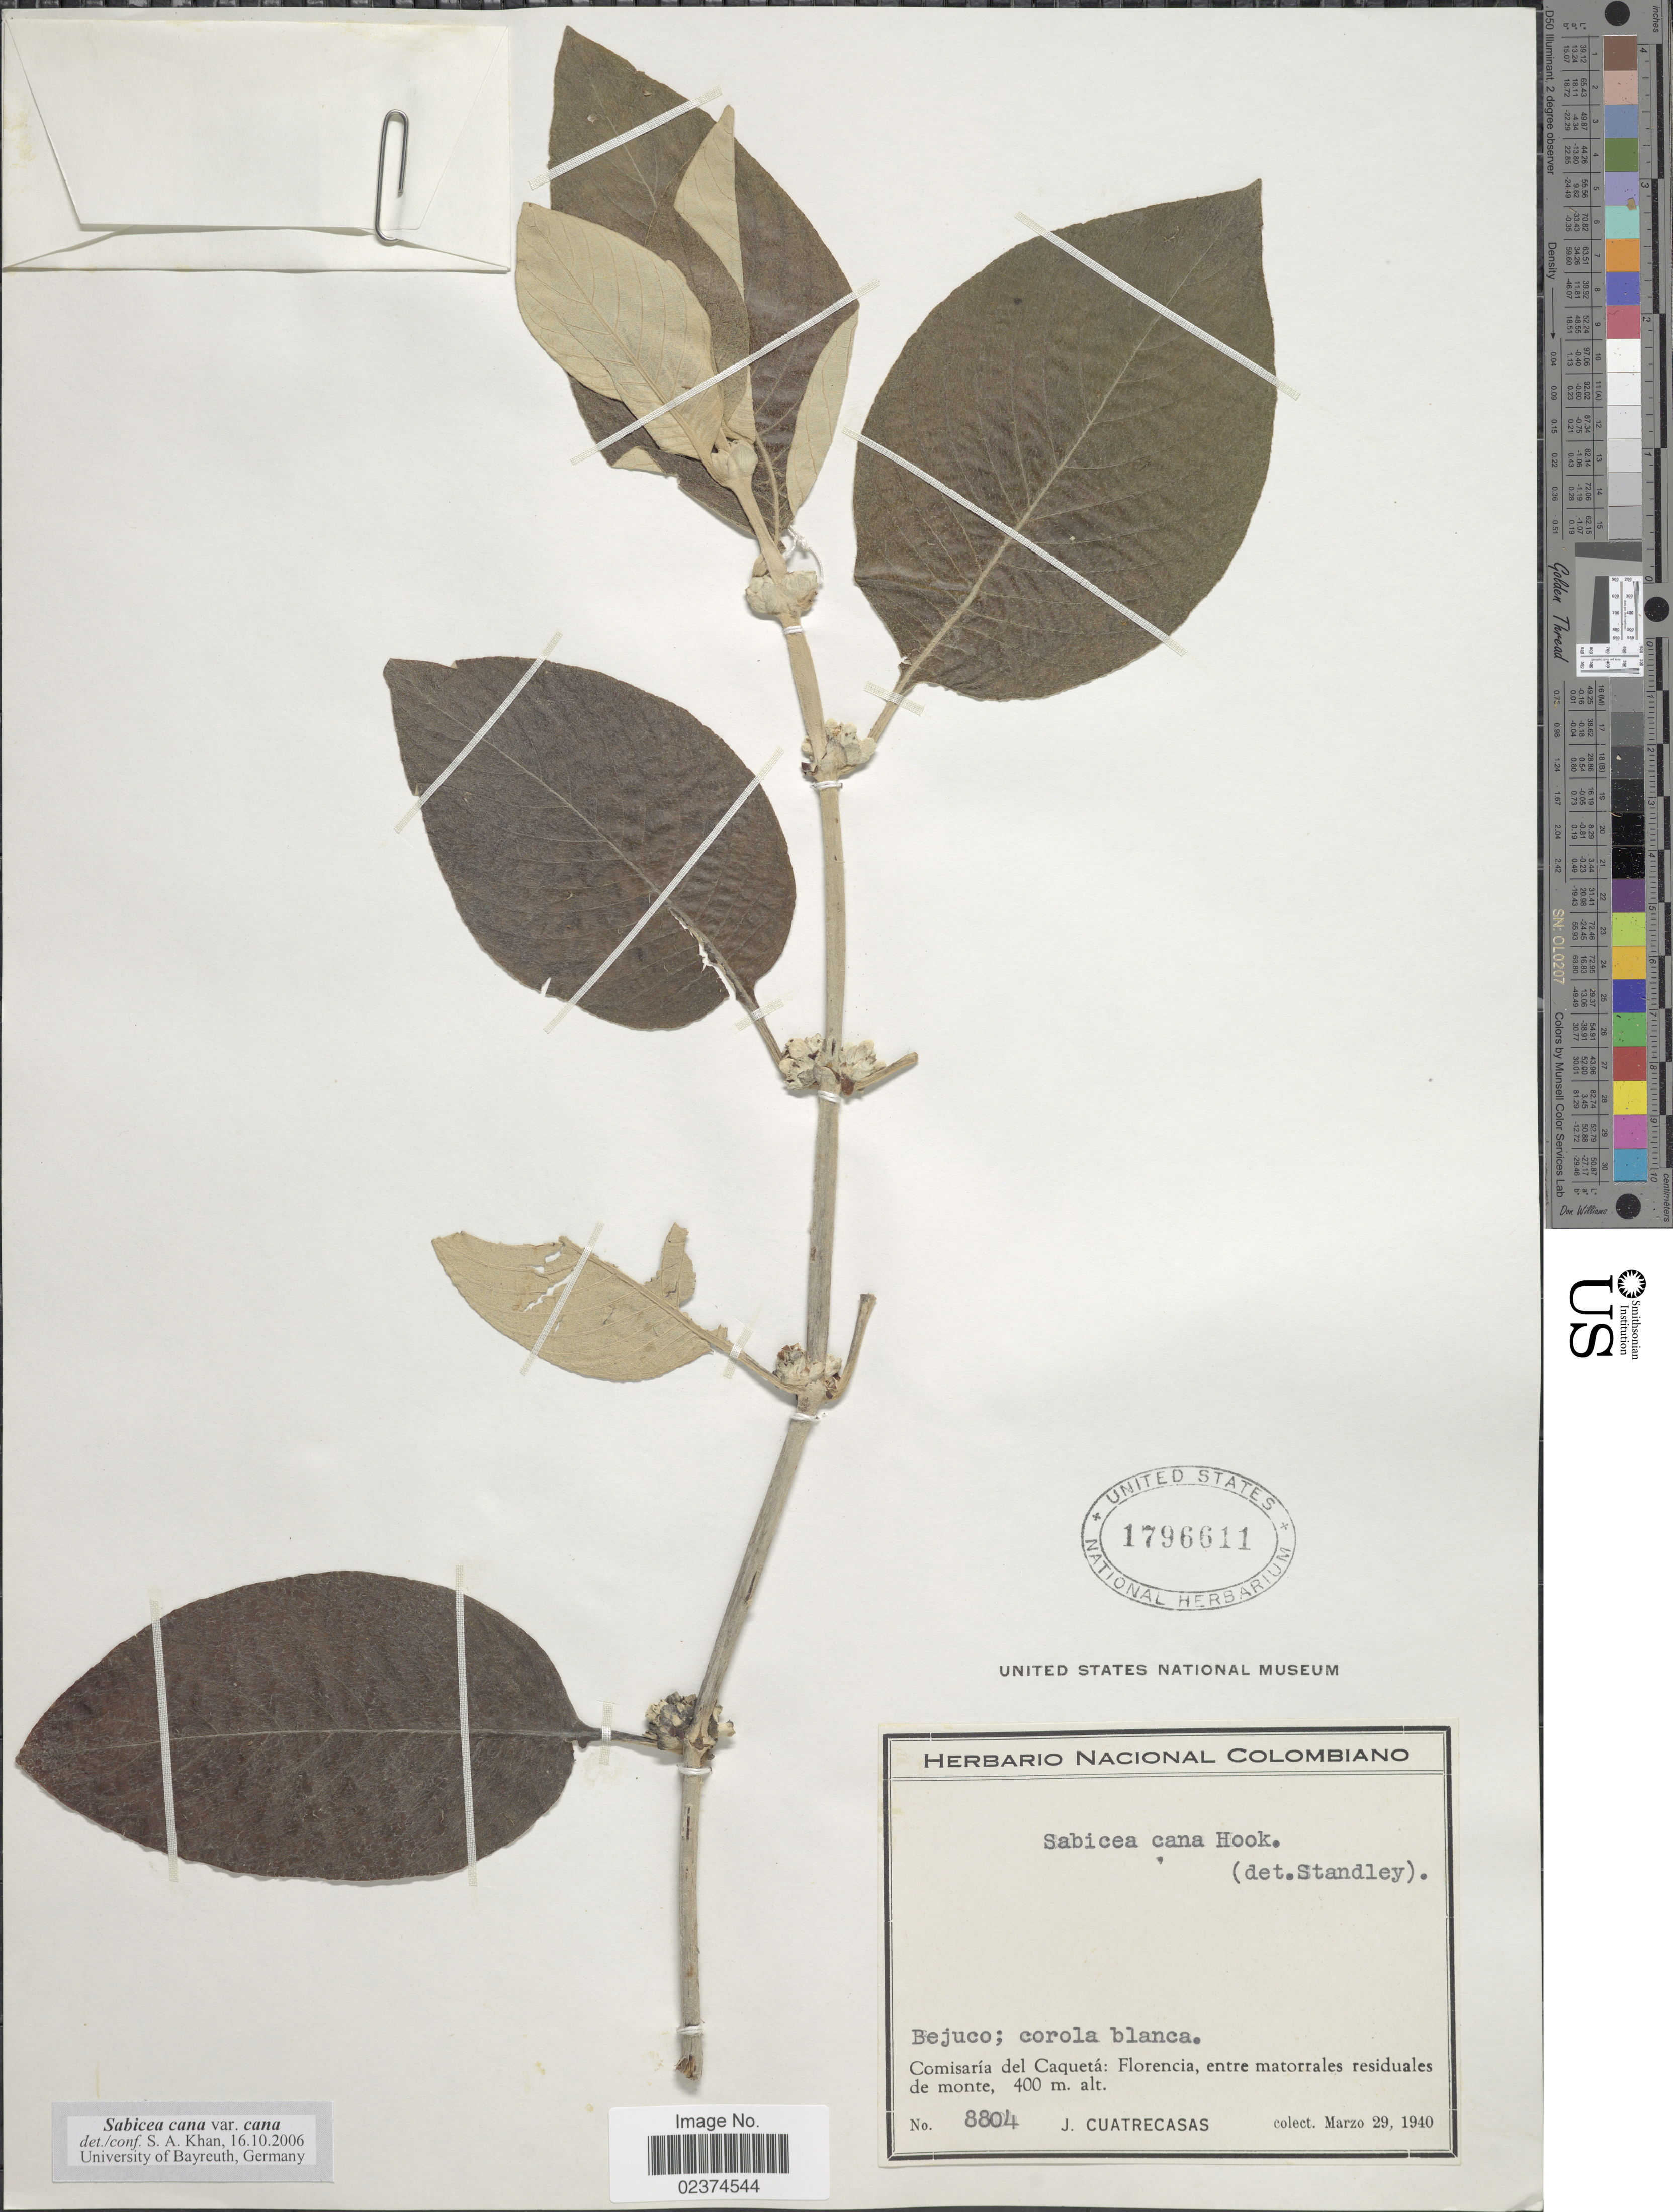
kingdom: Plantae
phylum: Tracheophyta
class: Magnoliopsida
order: Gentianales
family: Rubiaceae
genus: Sabicea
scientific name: Sabicea cana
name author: Hook. f.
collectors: J. Cuatrecasas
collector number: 8804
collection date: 1940-03-29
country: Colombia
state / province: Caquetá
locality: Bejuco; Comisaría del Caquetá: Florencia, entre matorrale residuales de monte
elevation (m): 400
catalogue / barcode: US 1796611